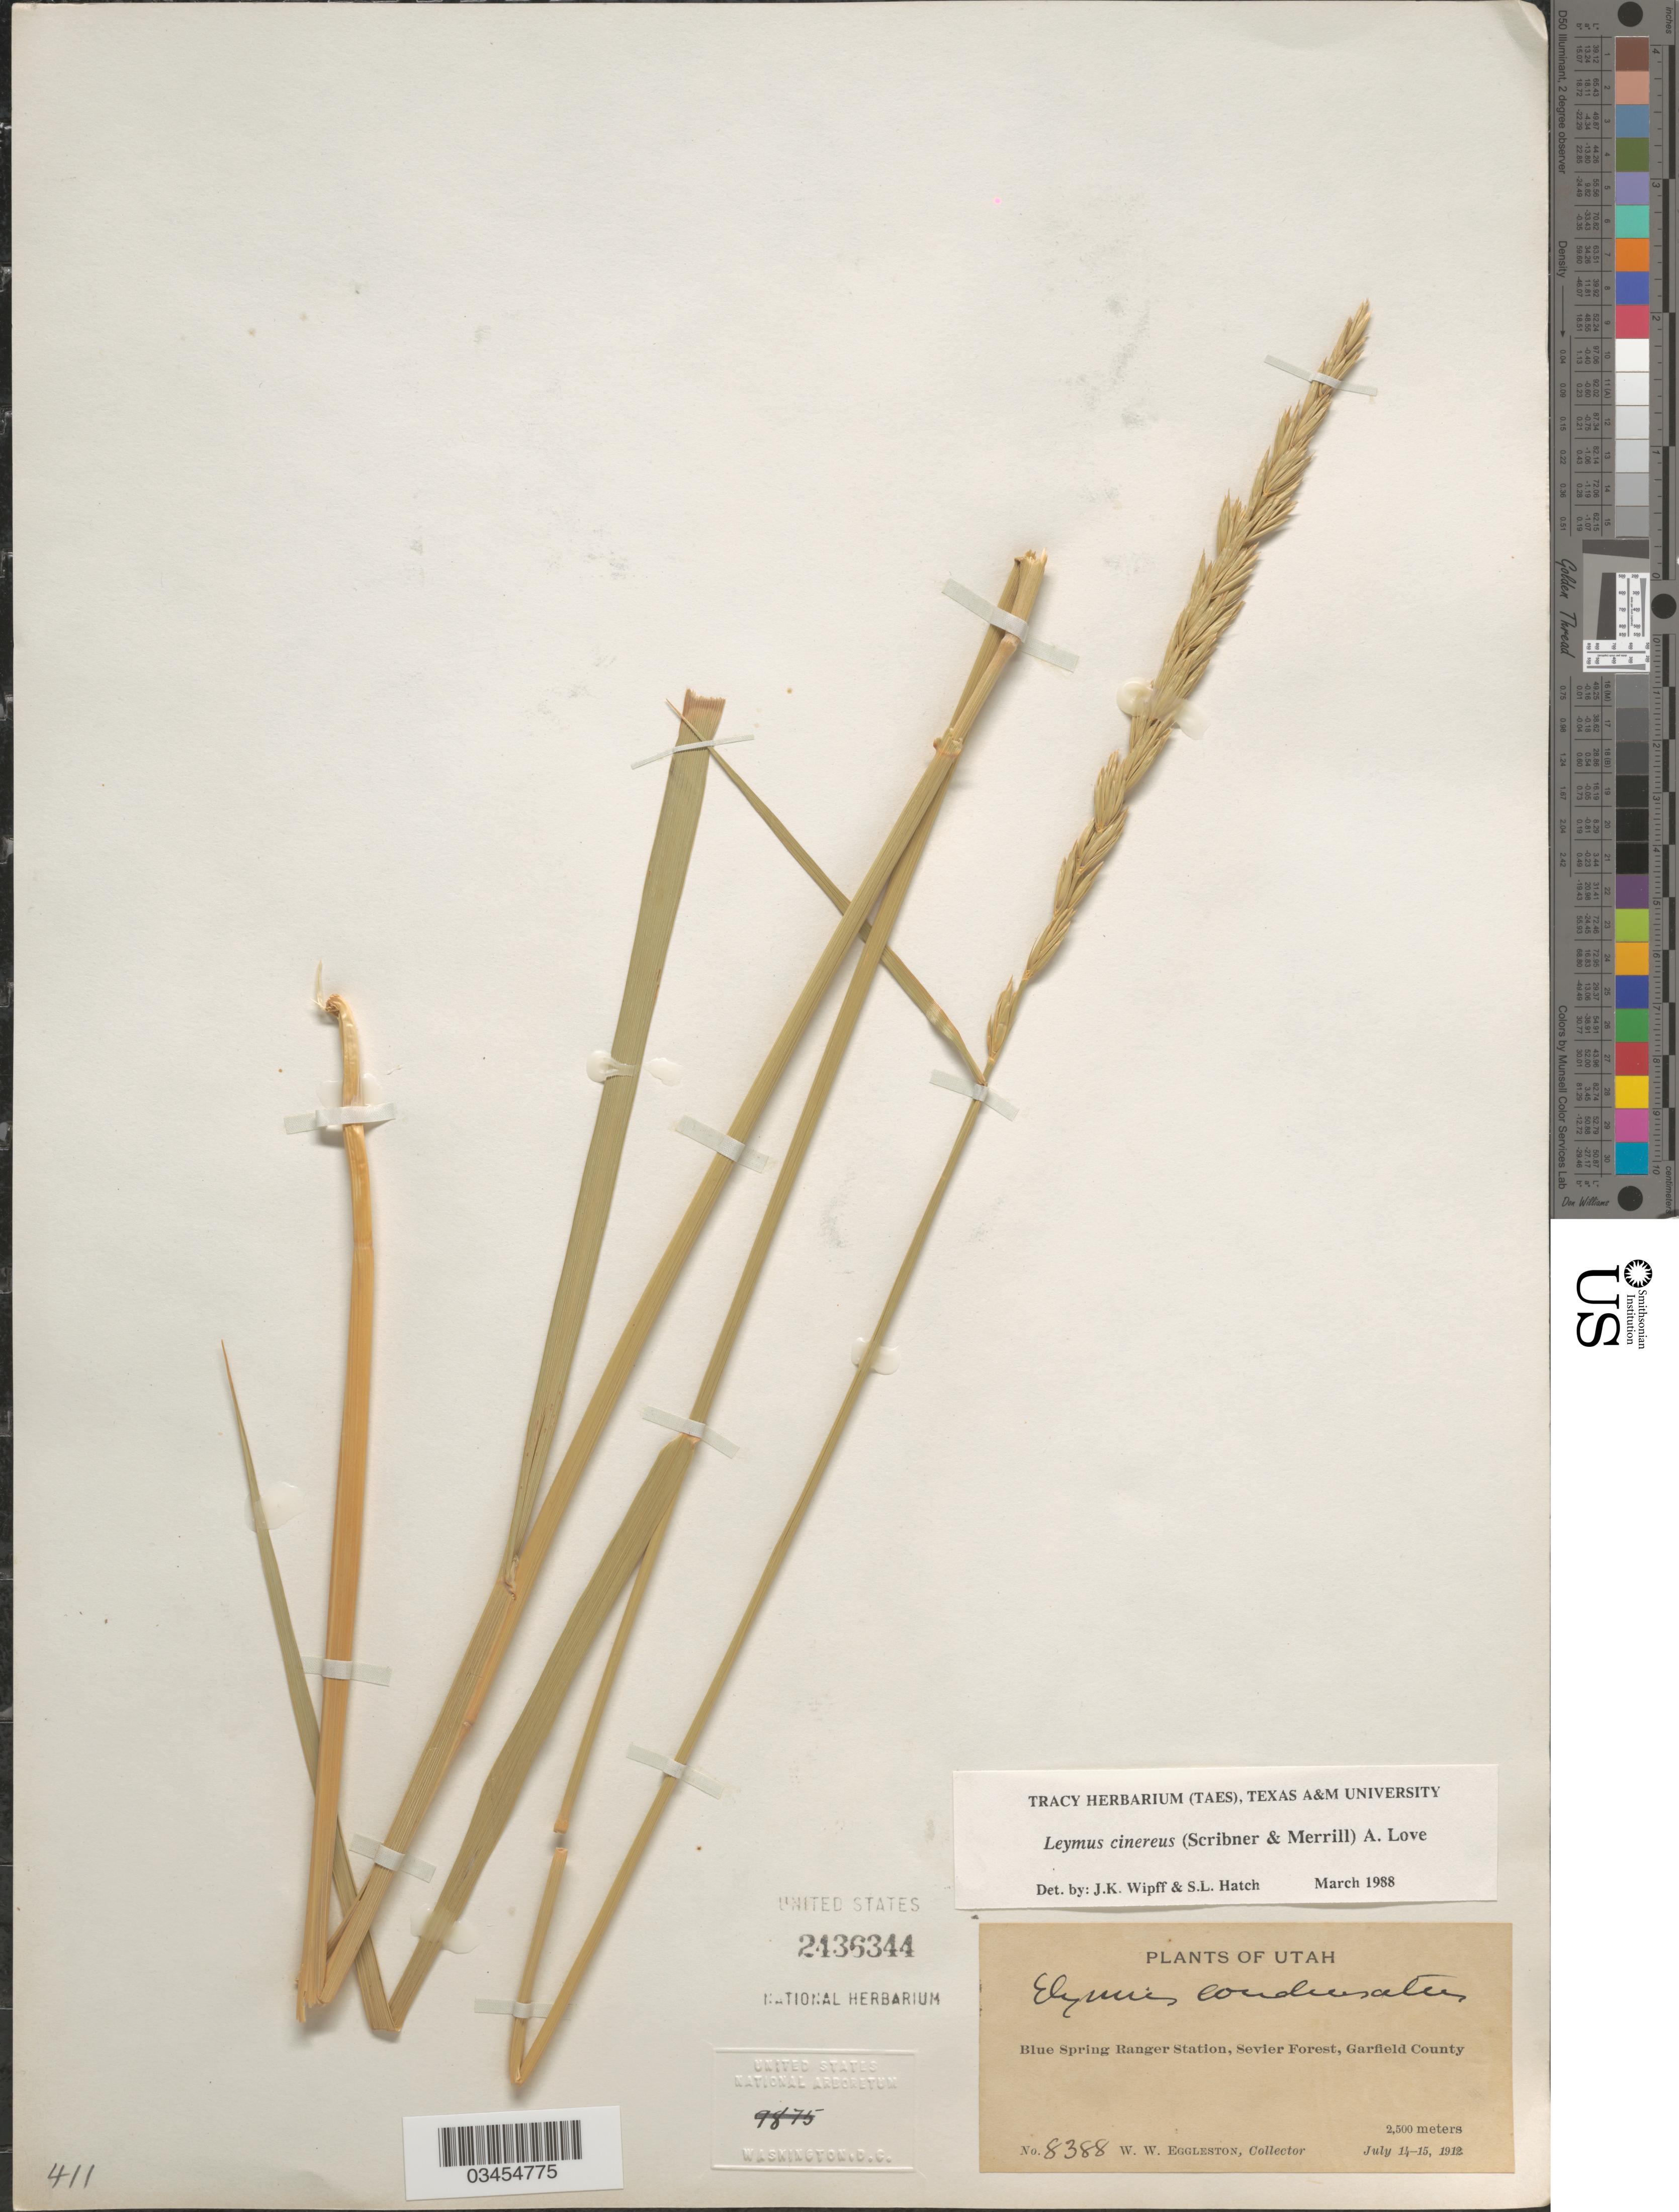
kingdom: Plantae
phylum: Tracheophyta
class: Liliopsida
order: Poales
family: Poaceae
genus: Leymus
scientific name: Leymus cinereus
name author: (Scribn. & Merr.) Á. Löve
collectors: W. W. Eggleston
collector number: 8388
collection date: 1912-07-14/1912-07-15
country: United States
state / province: Utah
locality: Blue Spring Ranger Station, Sevier Forest, Garfield County.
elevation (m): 2500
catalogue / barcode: US 2436344